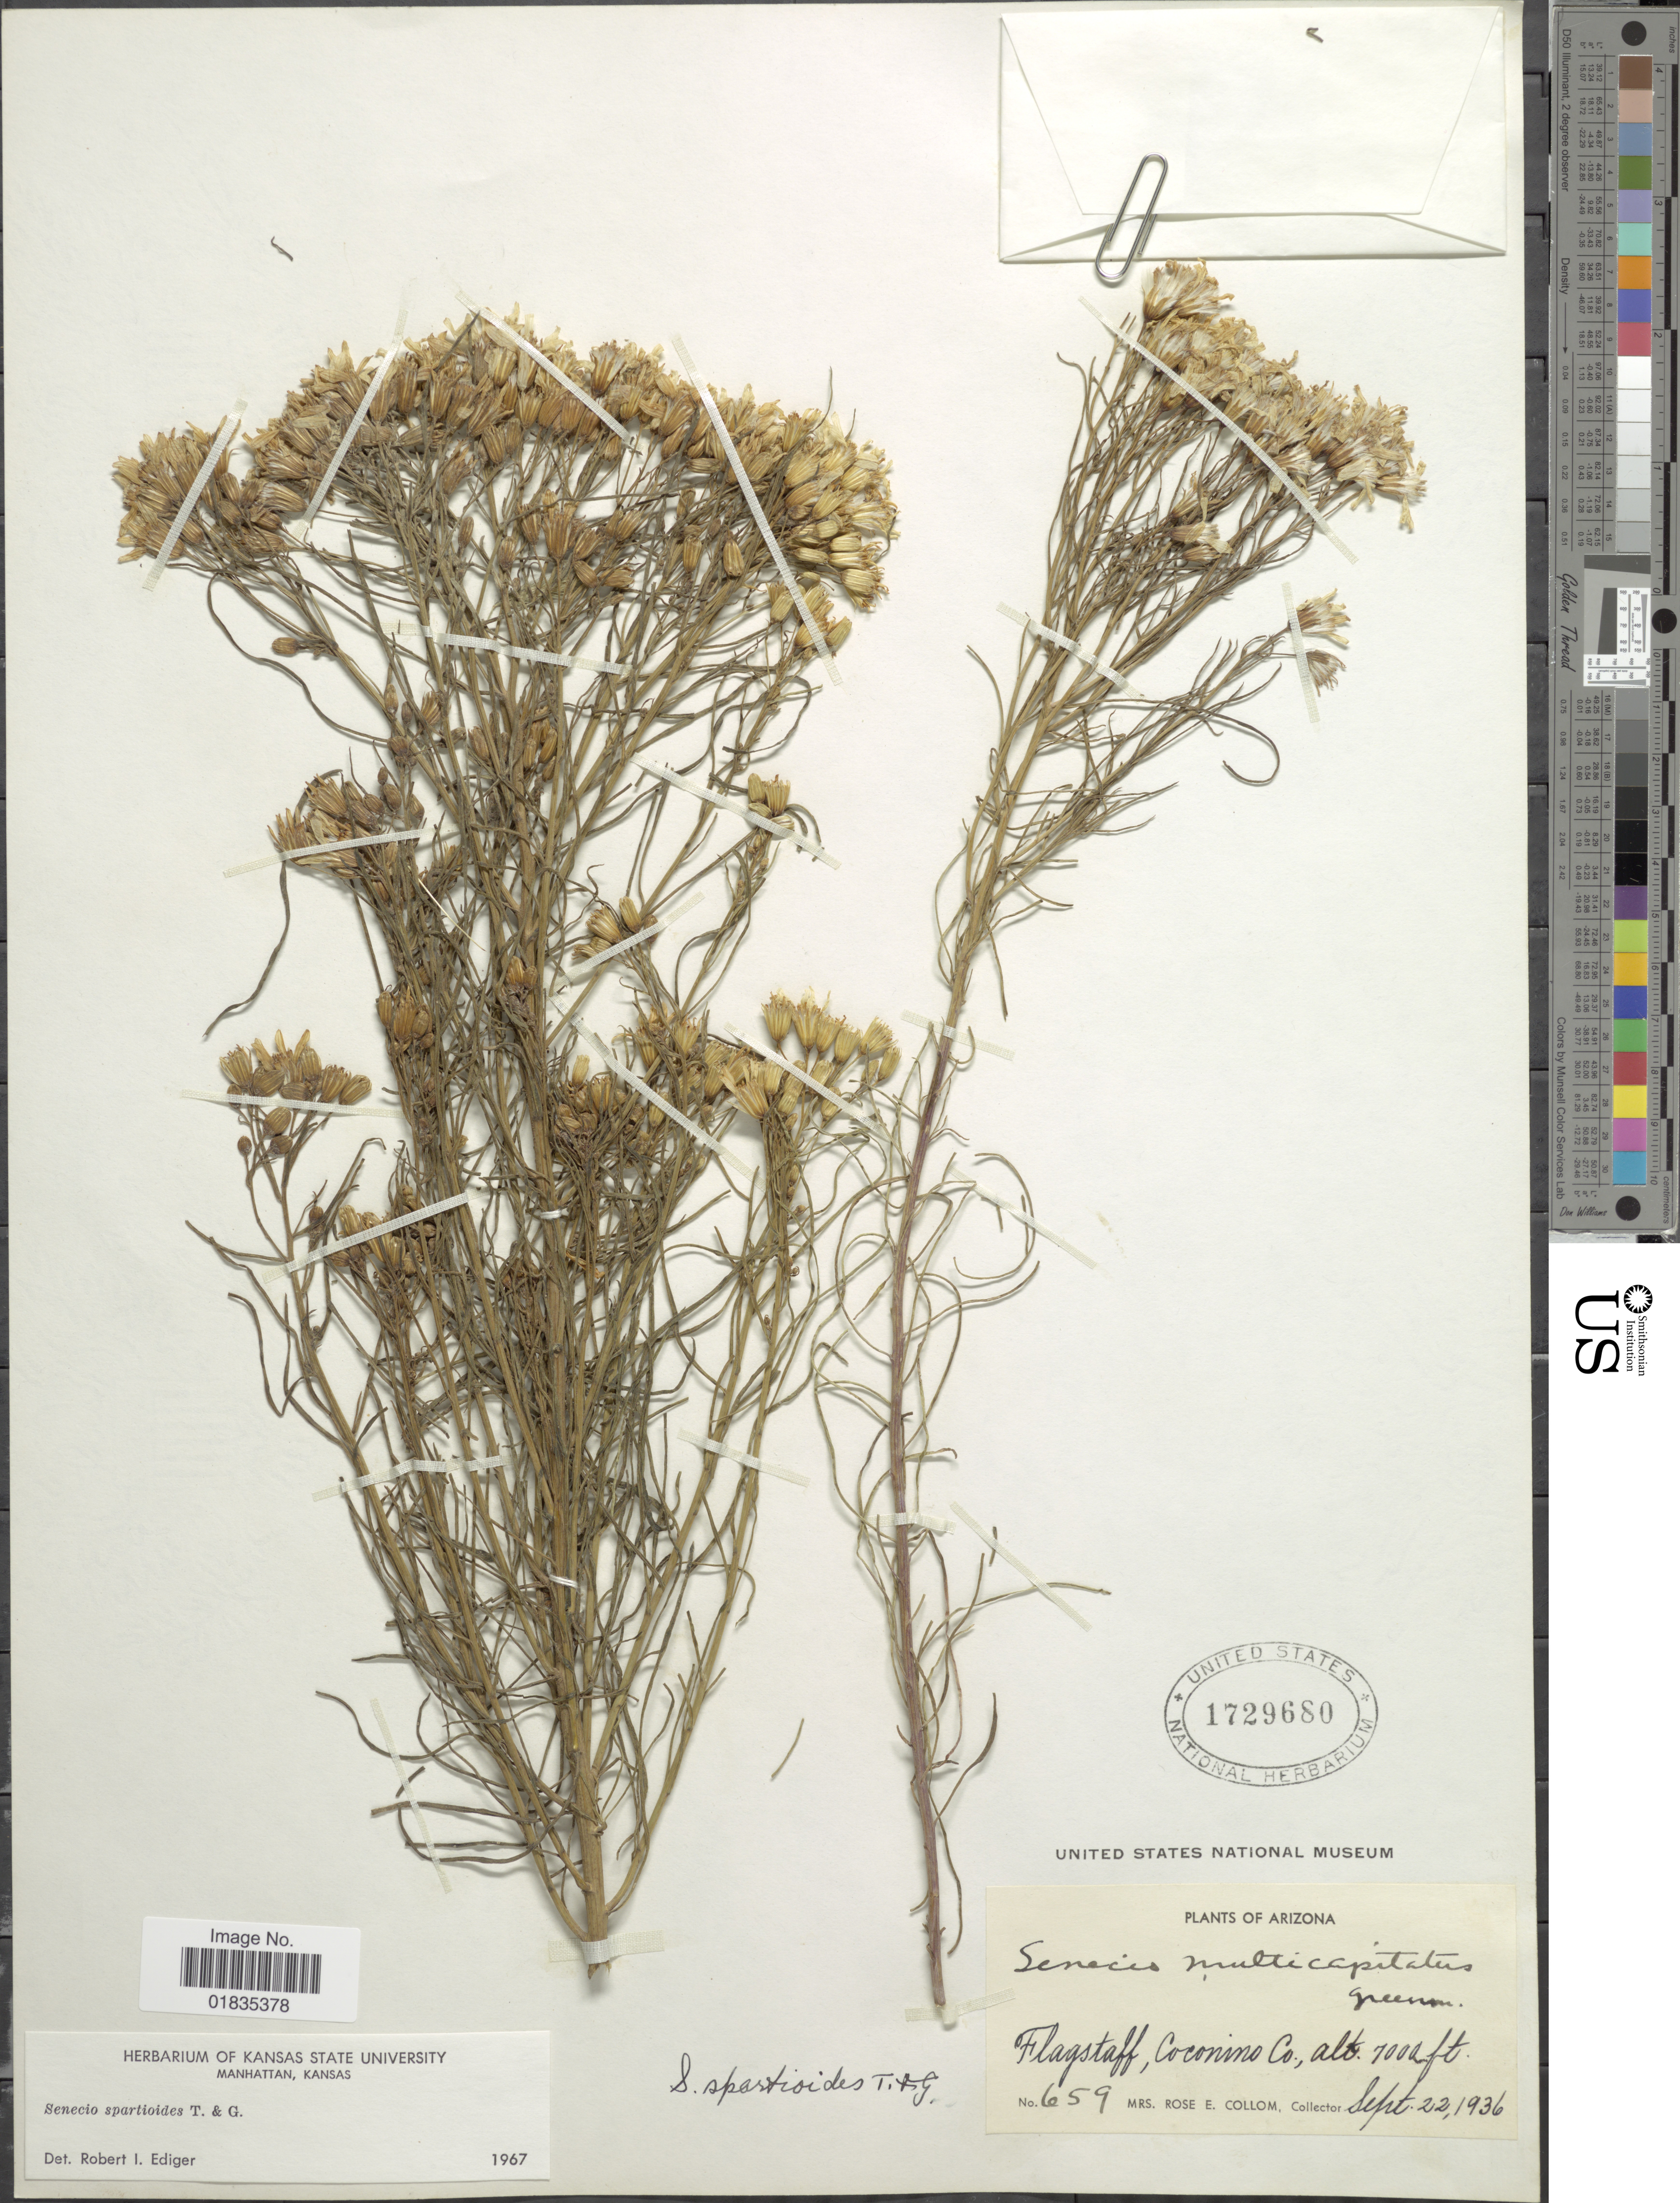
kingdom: Plantae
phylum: Tracheophyta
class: Magnoliopsida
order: Asterales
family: Asteraceae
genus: Senecio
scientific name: Senecio spartioides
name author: Torr. & A. Gray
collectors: R. E. Collom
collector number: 659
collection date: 1936-09-22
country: United States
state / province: Arizona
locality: Flagstaff, Coconino Co.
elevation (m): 2134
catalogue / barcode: US 1729680